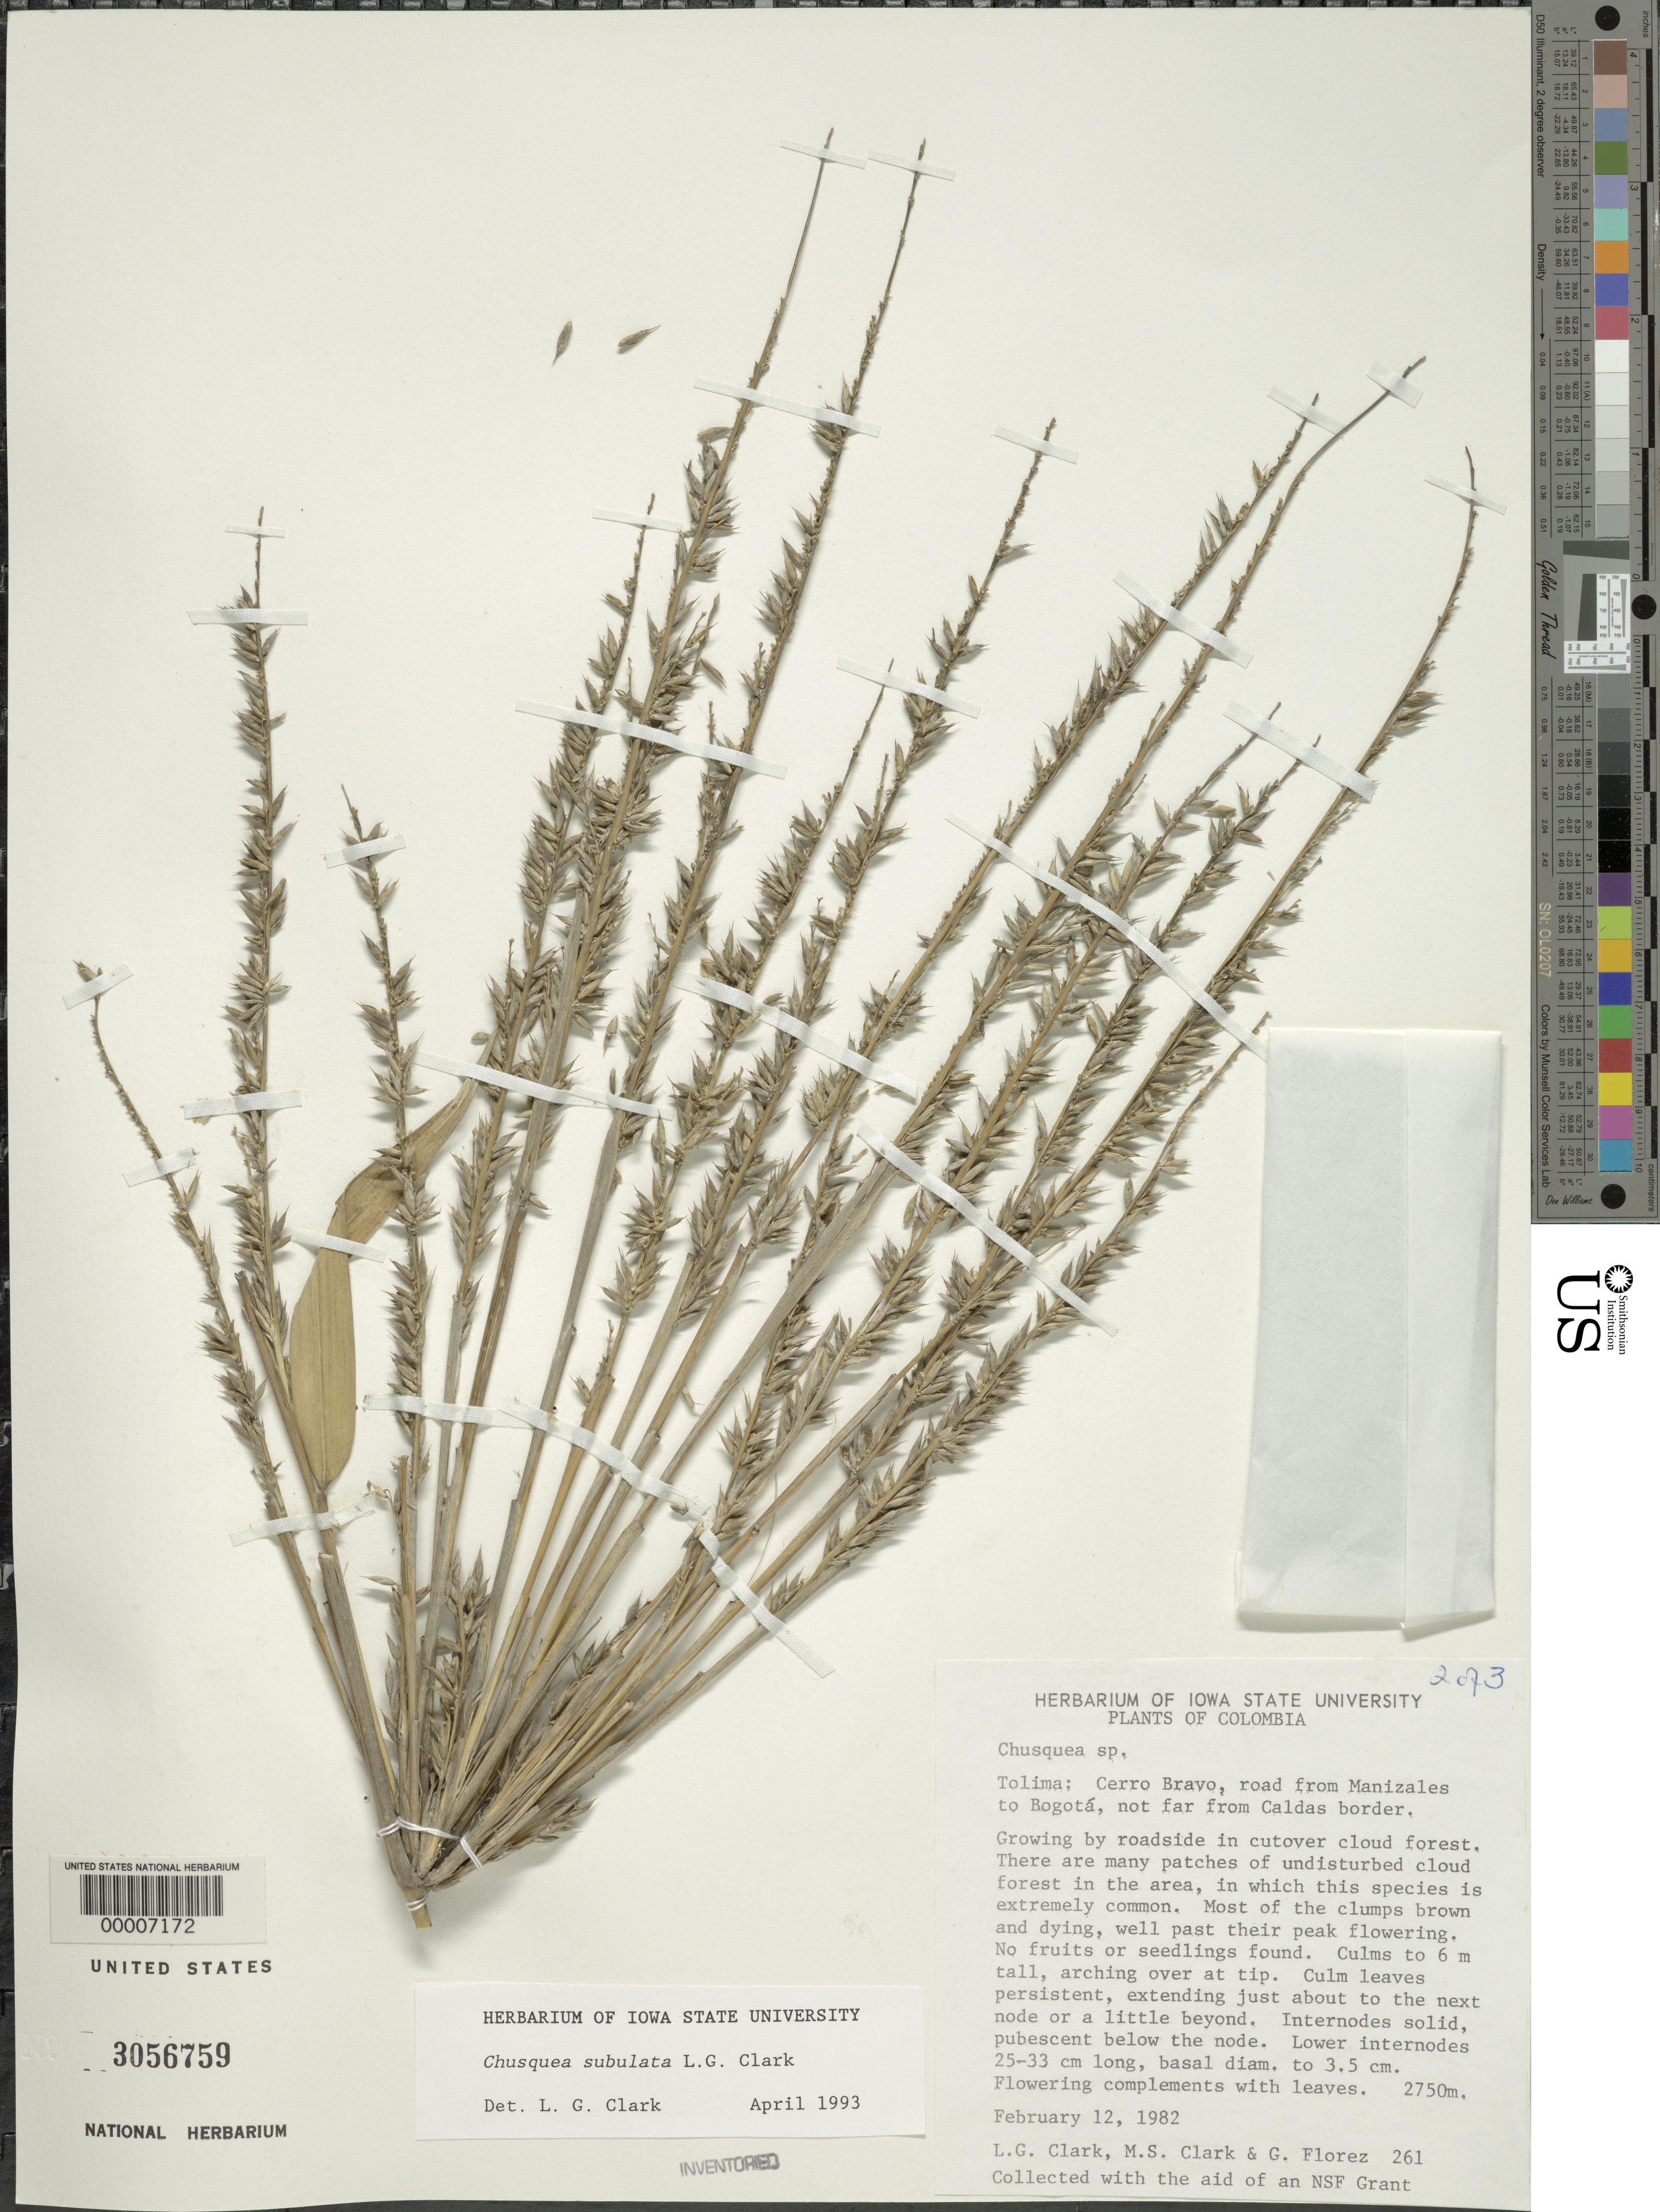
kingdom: Plantae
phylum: Tracheophyta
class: Liliopsida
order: Poales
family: Poaceae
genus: Chusquea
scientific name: Chusquea subulata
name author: L.G. Clark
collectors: L. G. Clark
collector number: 261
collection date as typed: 12 Feb 1982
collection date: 1982-02-12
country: Colombia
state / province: Tolima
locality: Cerro Bravo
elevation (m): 2750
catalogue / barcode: US 3056759